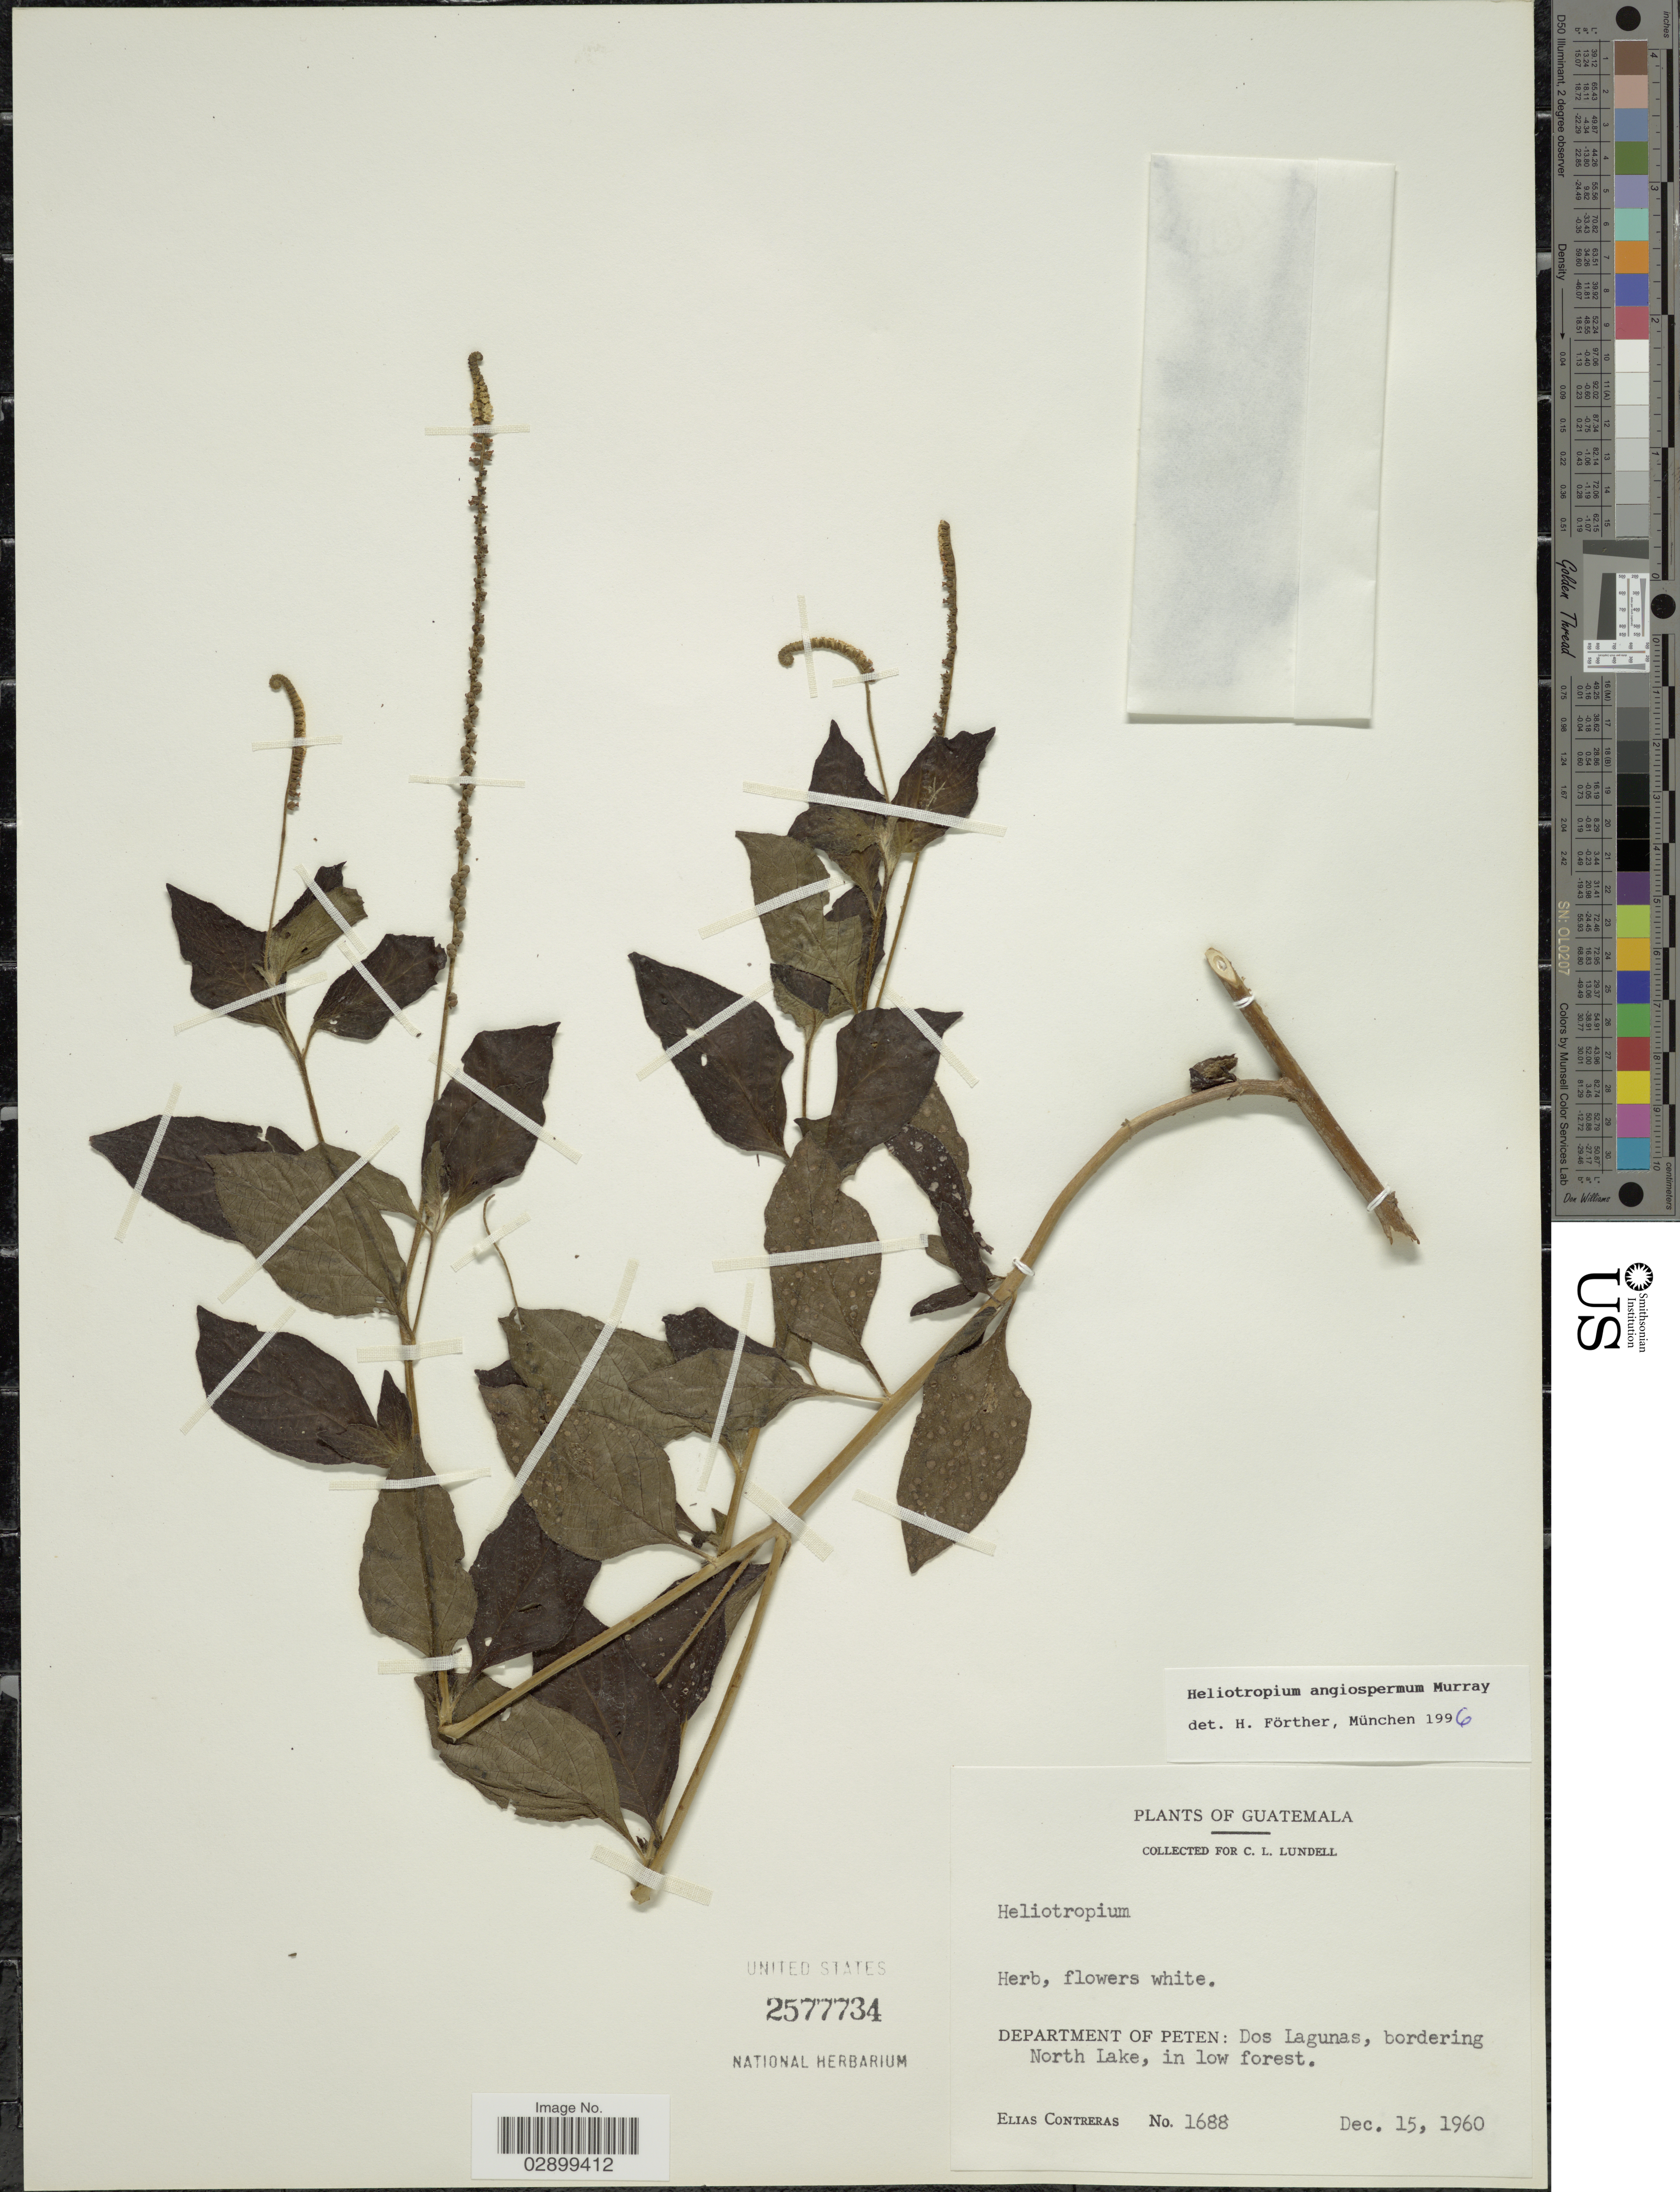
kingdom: Plantae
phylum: Tracheophyta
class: Magnoliopsida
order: Boraginales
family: Heliotropiaceae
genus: Heliotropium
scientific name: Heliotropium angiospermum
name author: Murray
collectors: E. Contreras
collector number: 1688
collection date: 1960-12-15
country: Guatemala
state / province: El Petén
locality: Department of Peten: Dos Lagunas, bordering North Lake.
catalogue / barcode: US 2577734